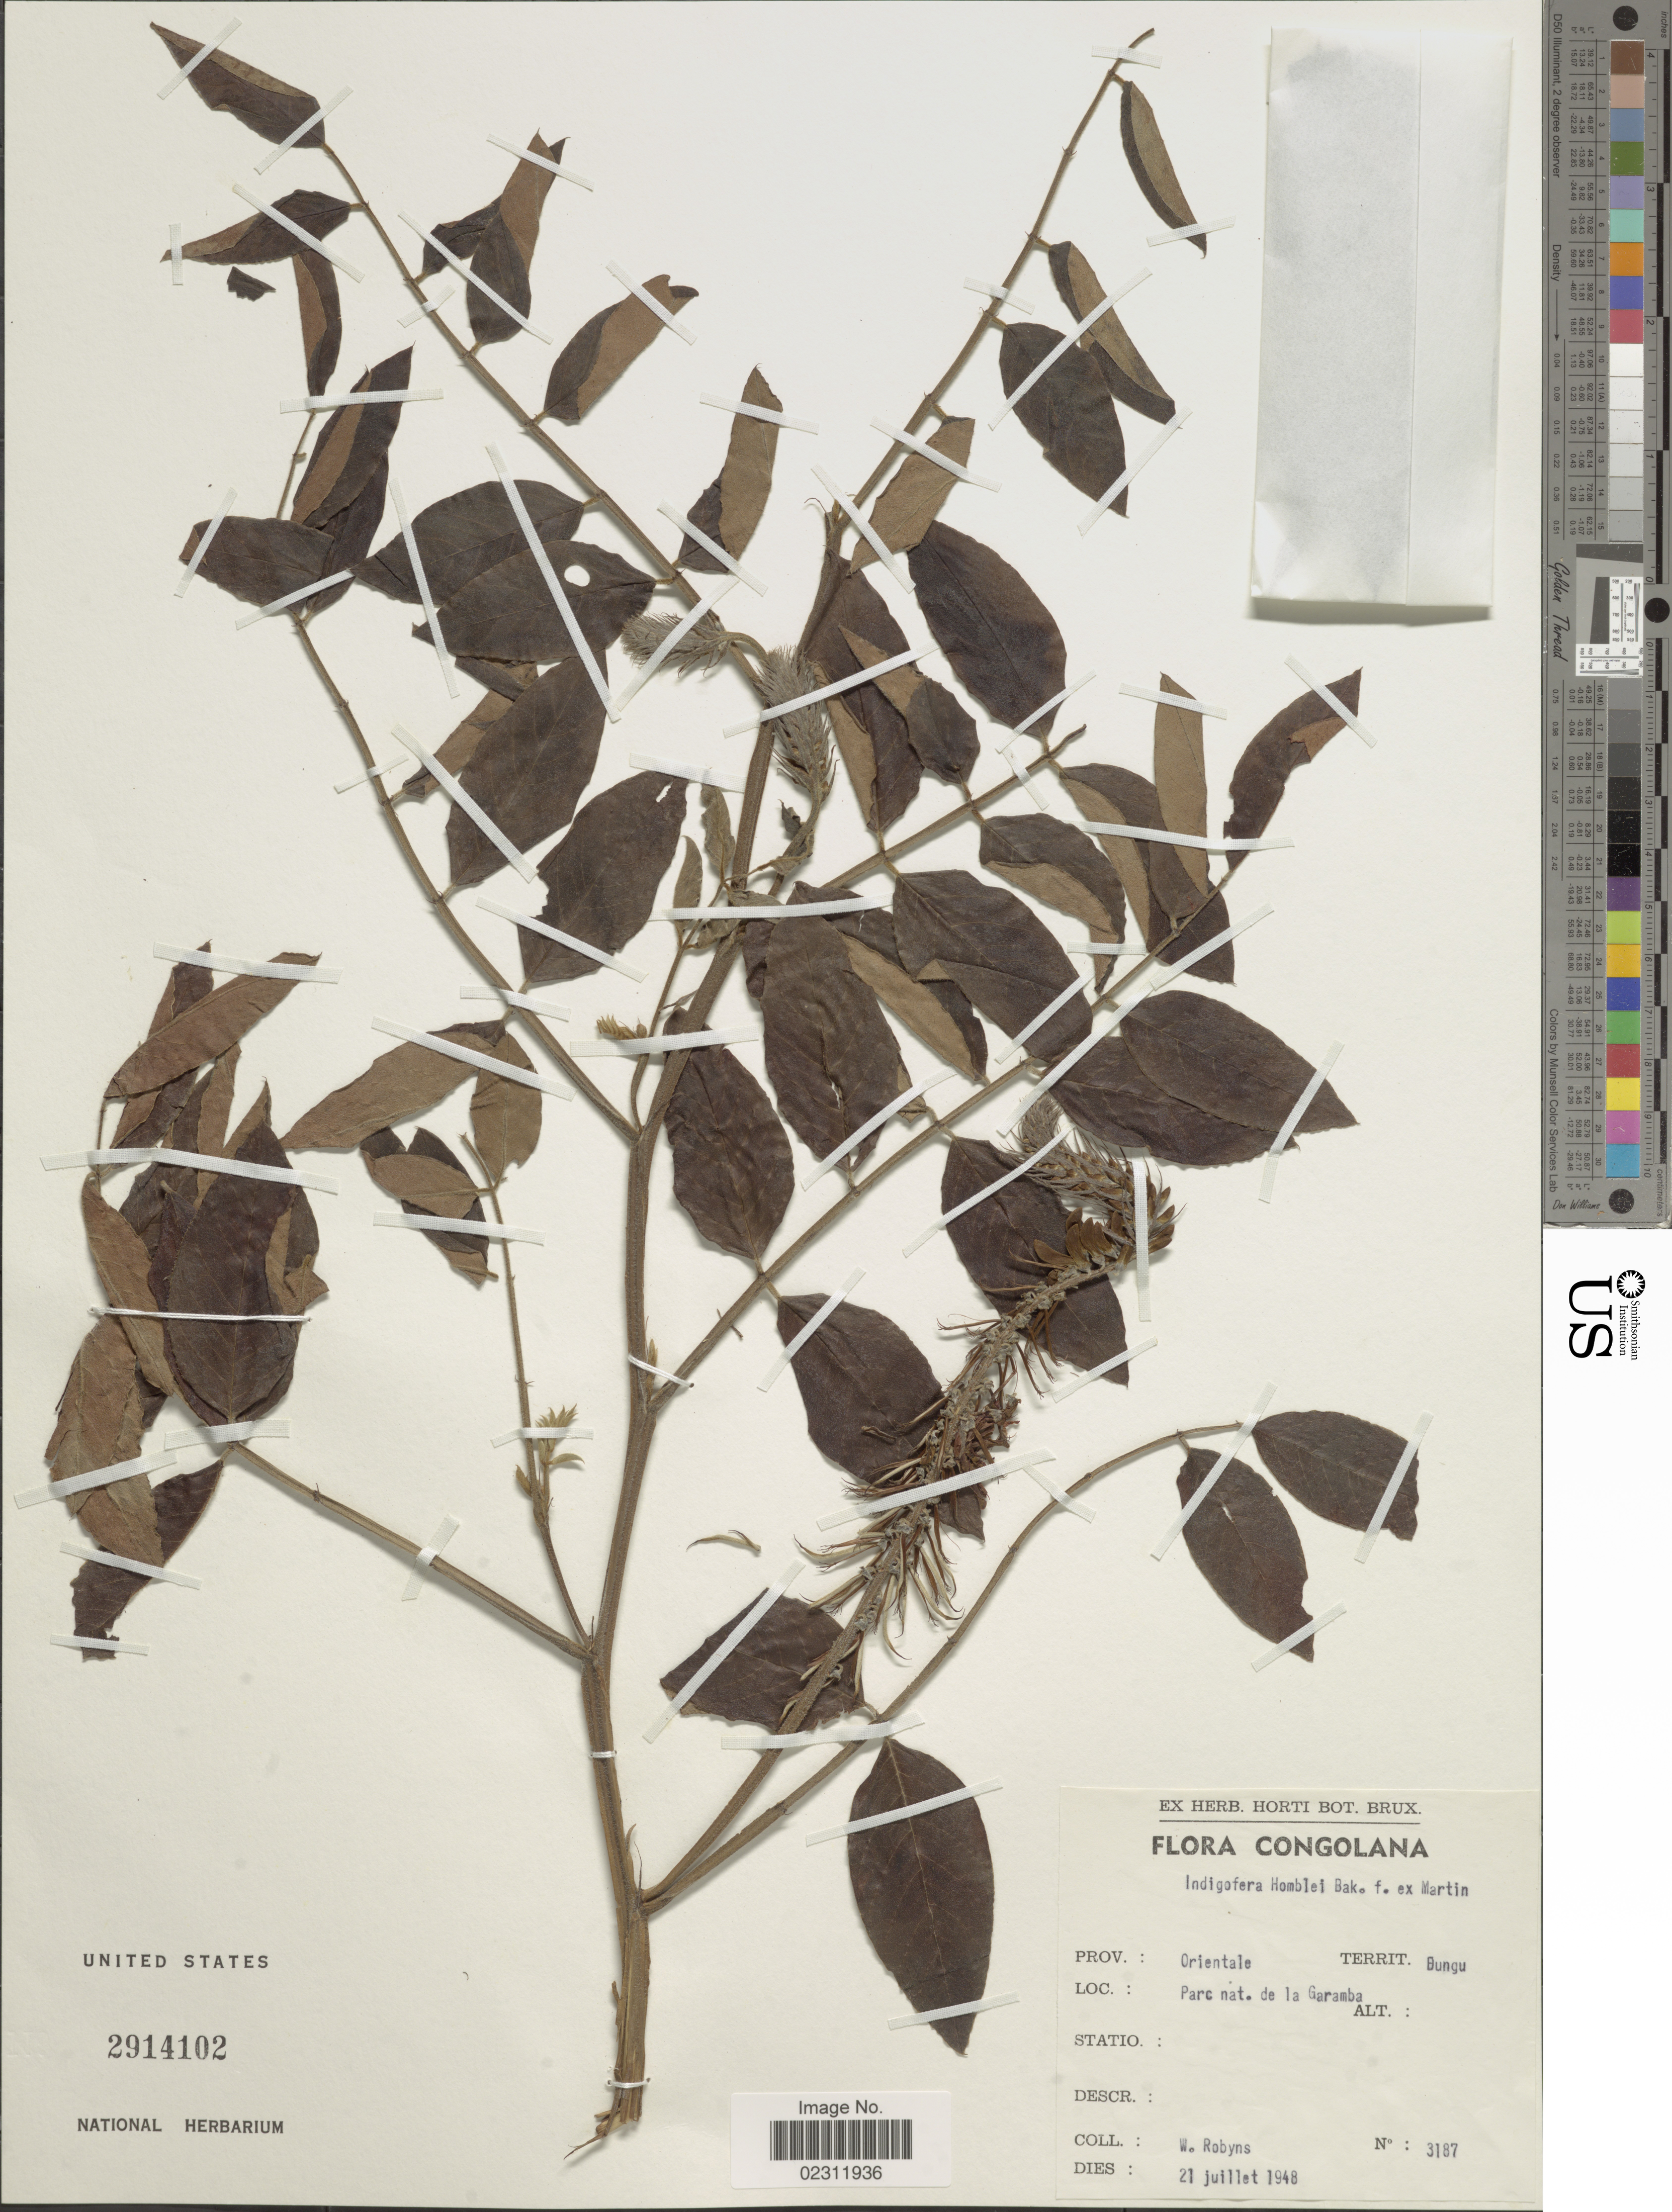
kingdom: Plantae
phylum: Tracheophyta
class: Magnoliopsida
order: Fabales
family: Fabaceae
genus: Indigofera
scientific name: Indigofera homblei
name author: Baker f. & Martin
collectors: W. Robyns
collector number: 3187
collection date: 1948-07-21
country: Congo, Democratic Republic of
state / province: Haut-Uele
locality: Congolana, Bungu, Parc nat. de la Garamba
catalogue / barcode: US 2914102